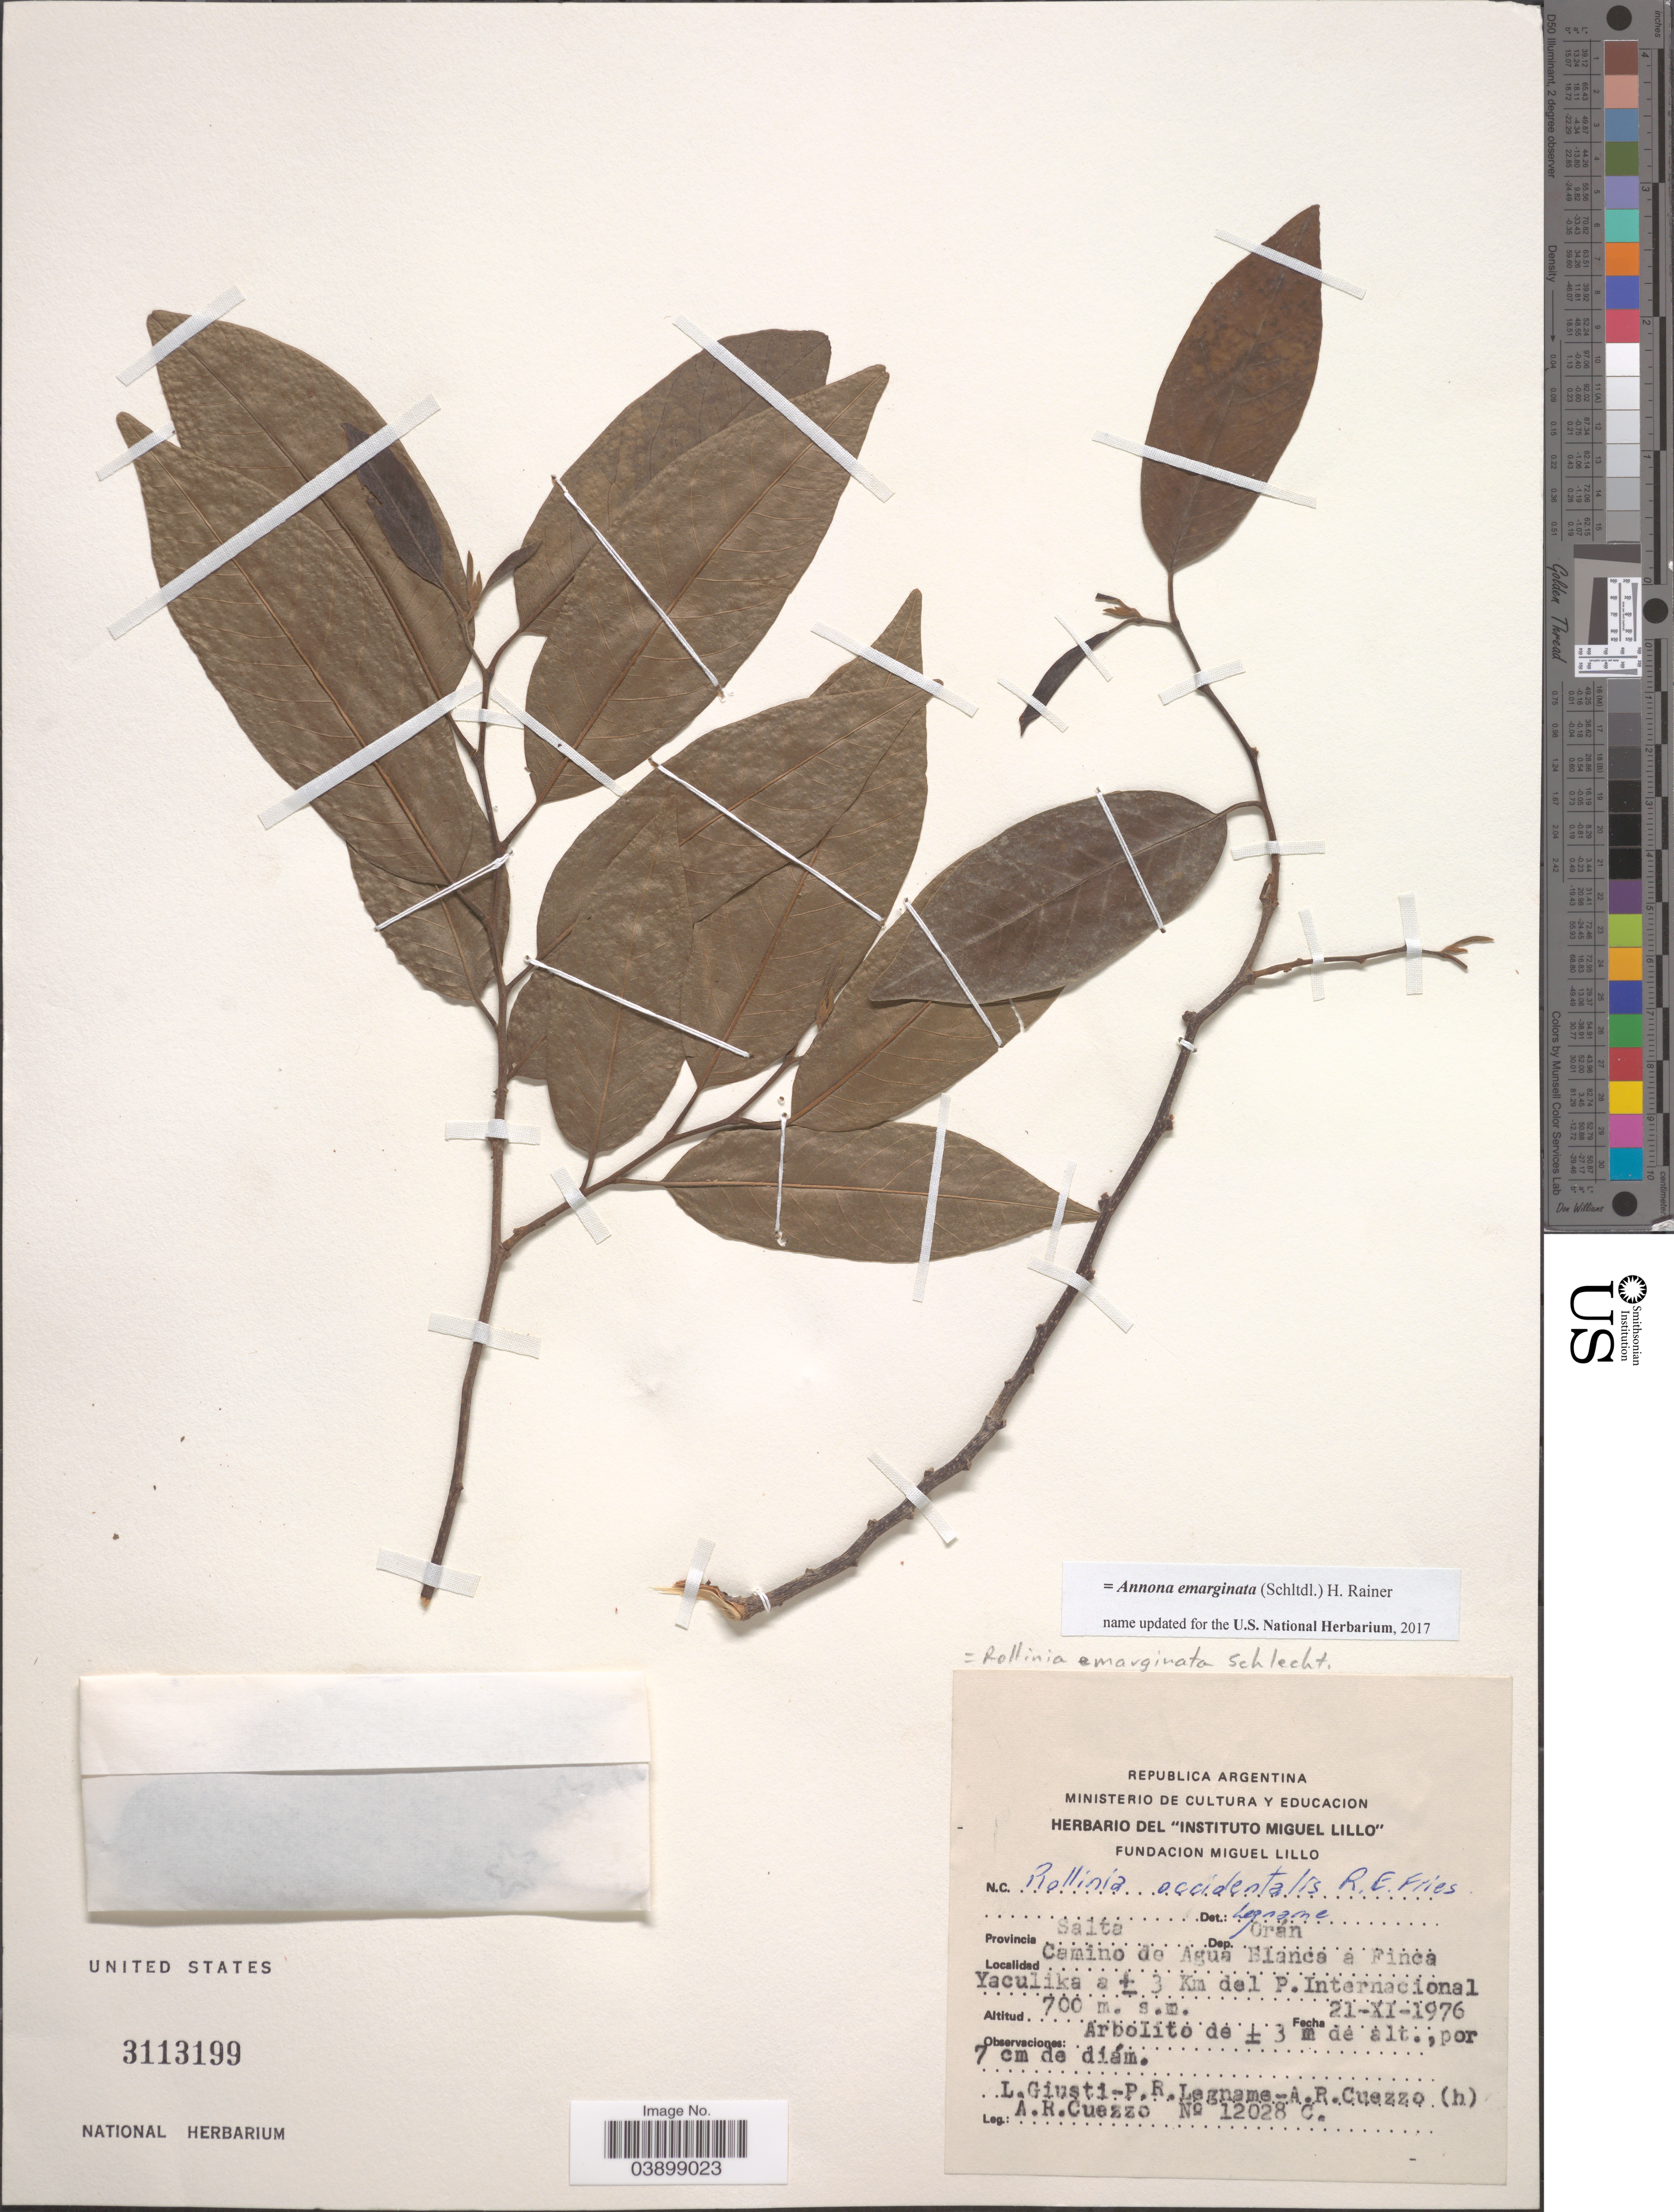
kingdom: Plantae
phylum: Tracheophyta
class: Magnoliopsida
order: Magnoliales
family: Annonaceae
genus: Annona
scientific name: Annona emarginata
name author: (Schltdl.) H. Rainer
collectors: L. Giusti, P. R. Legname & A. Cuezzo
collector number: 12028C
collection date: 1976-11-21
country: Argentina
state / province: Salta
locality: Dep. Oran. Camino de Agua Blanca a Finca Yaculika a ± 3 Km del P. Internacional.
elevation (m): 700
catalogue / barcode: US 3113199